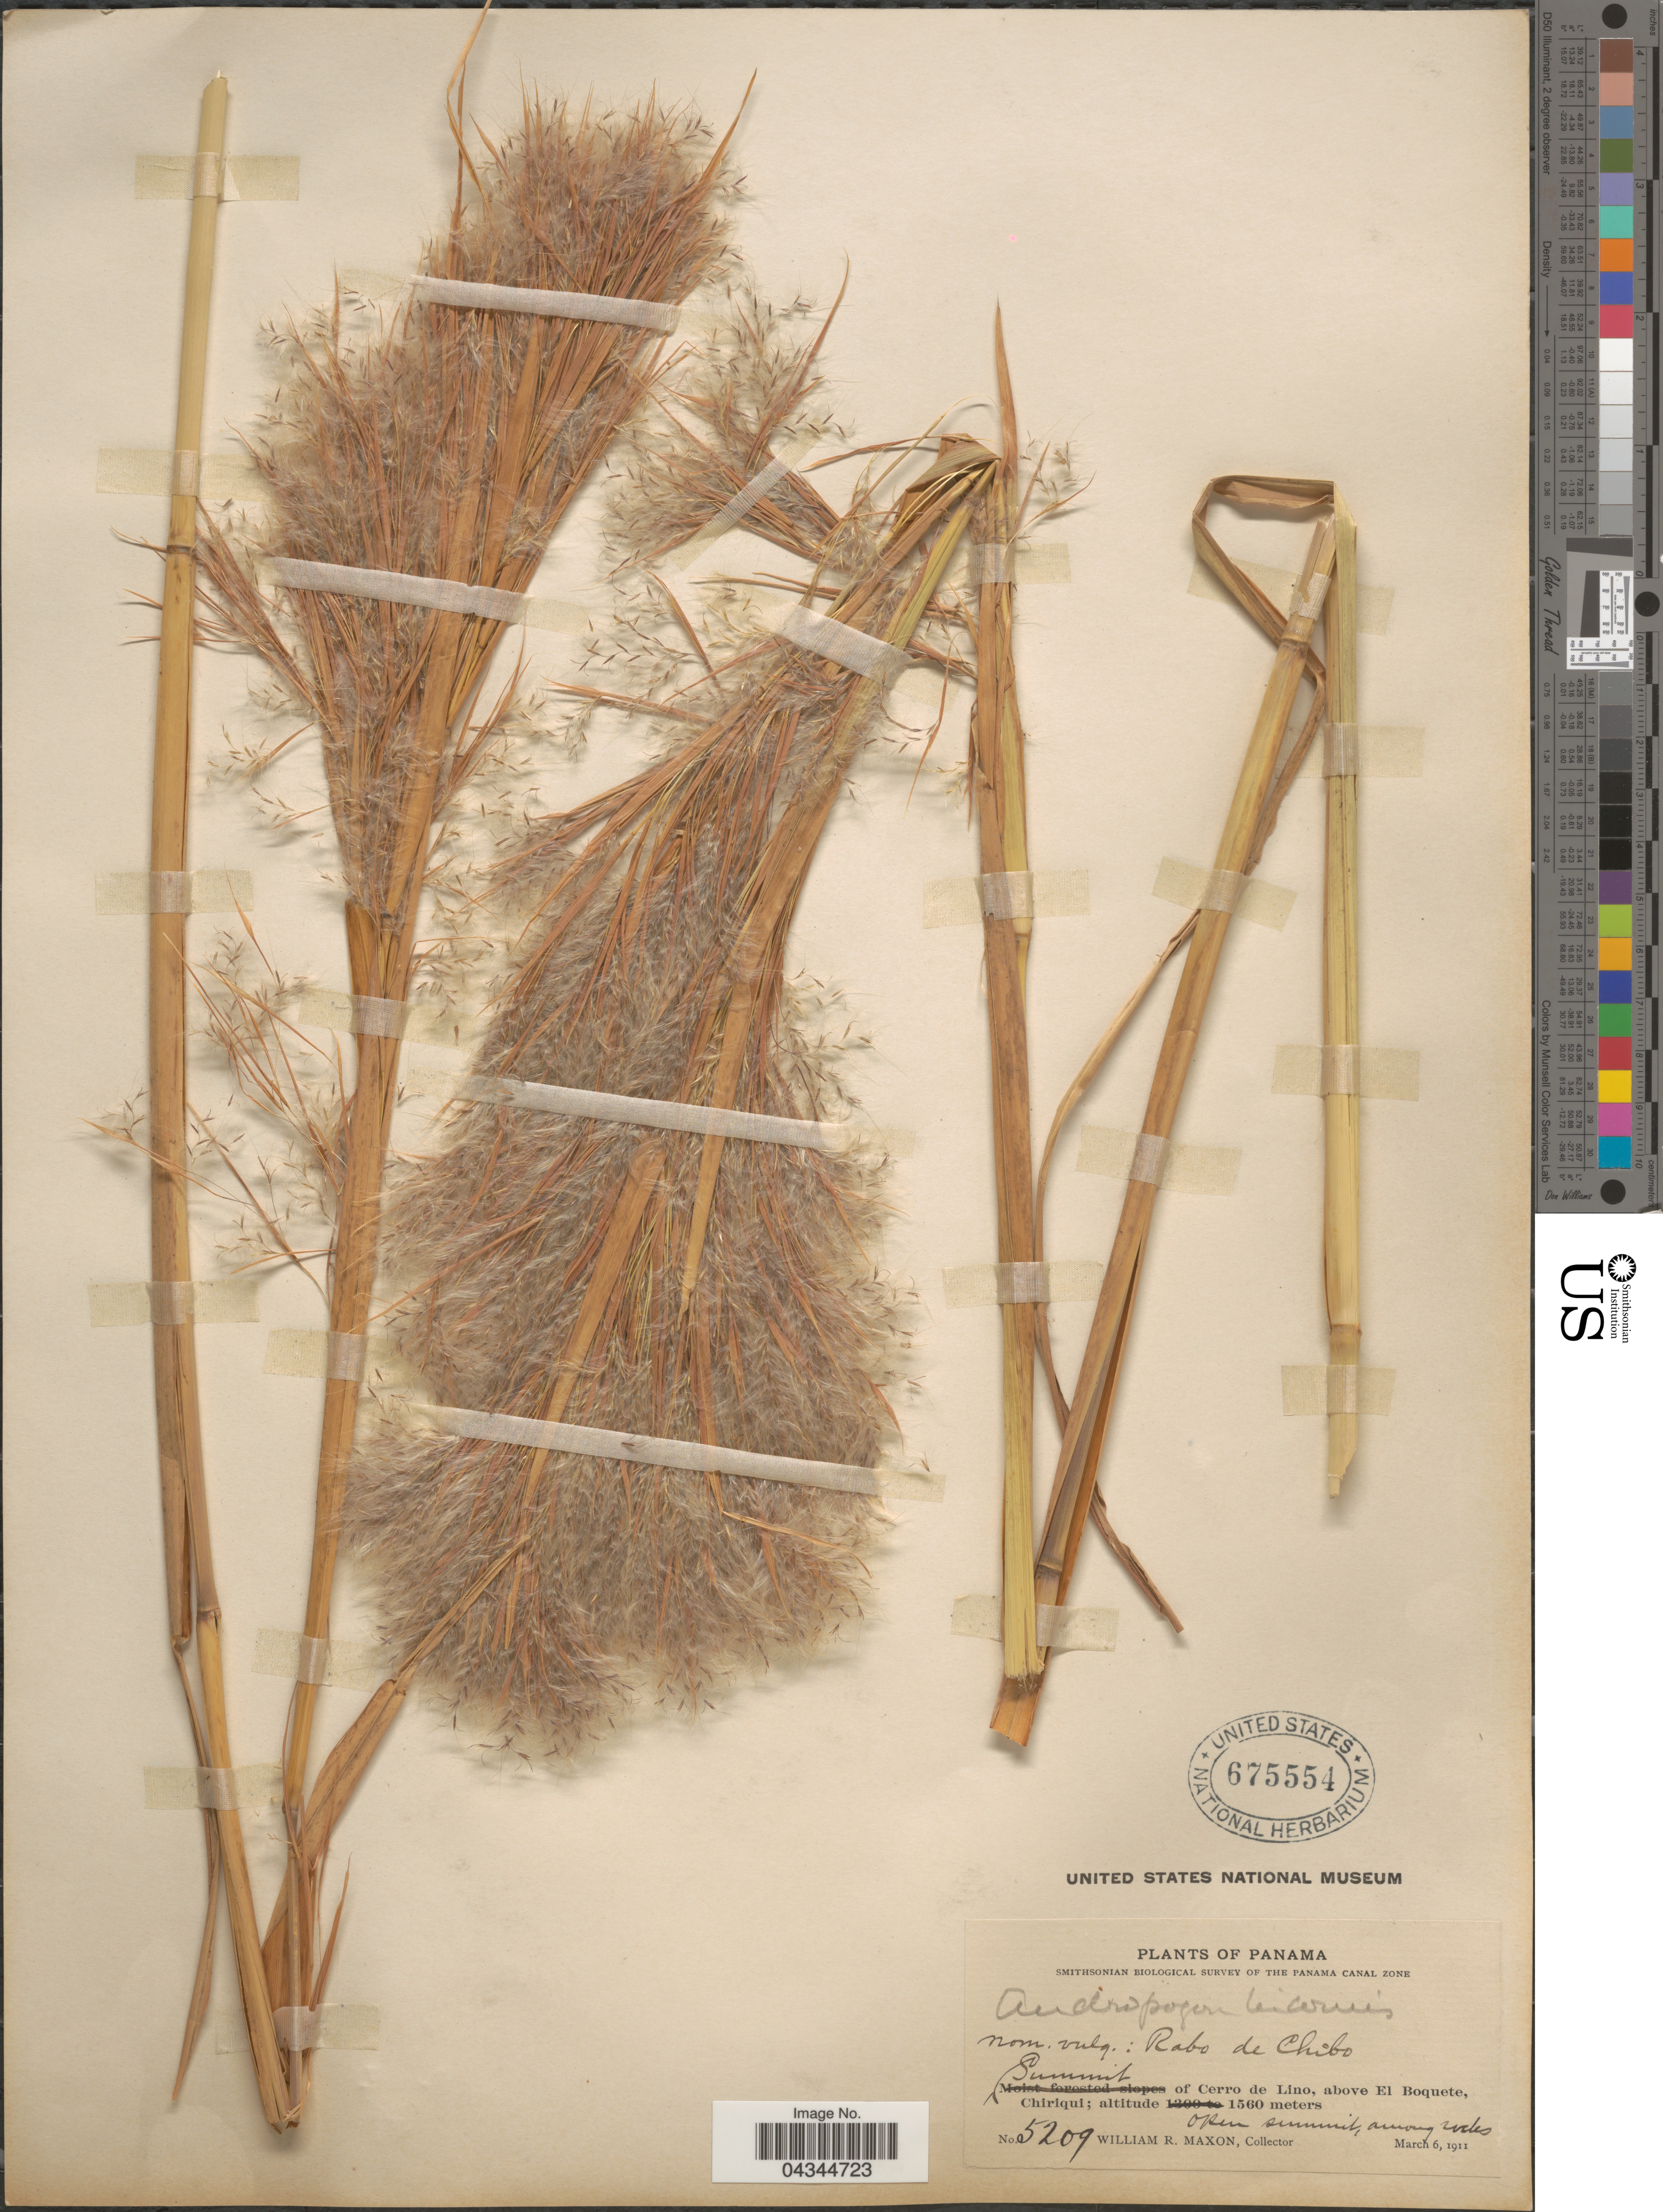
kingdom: Plantae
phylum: Tracheophyta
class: Liliopsida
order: Poales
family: Poaceae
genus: Andropogon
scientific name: Andropogon bicornis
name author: L.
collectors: W. R. Maxon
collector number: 5209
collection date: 1911-03-06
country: Panama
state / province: Chiriqui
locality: Smithsonian Biological Survey of the Panama Canal Zone. Rabo de Chibo. Summit of Cerro de Lino, above El Boquete.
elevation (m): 1560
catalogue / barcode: US 675554